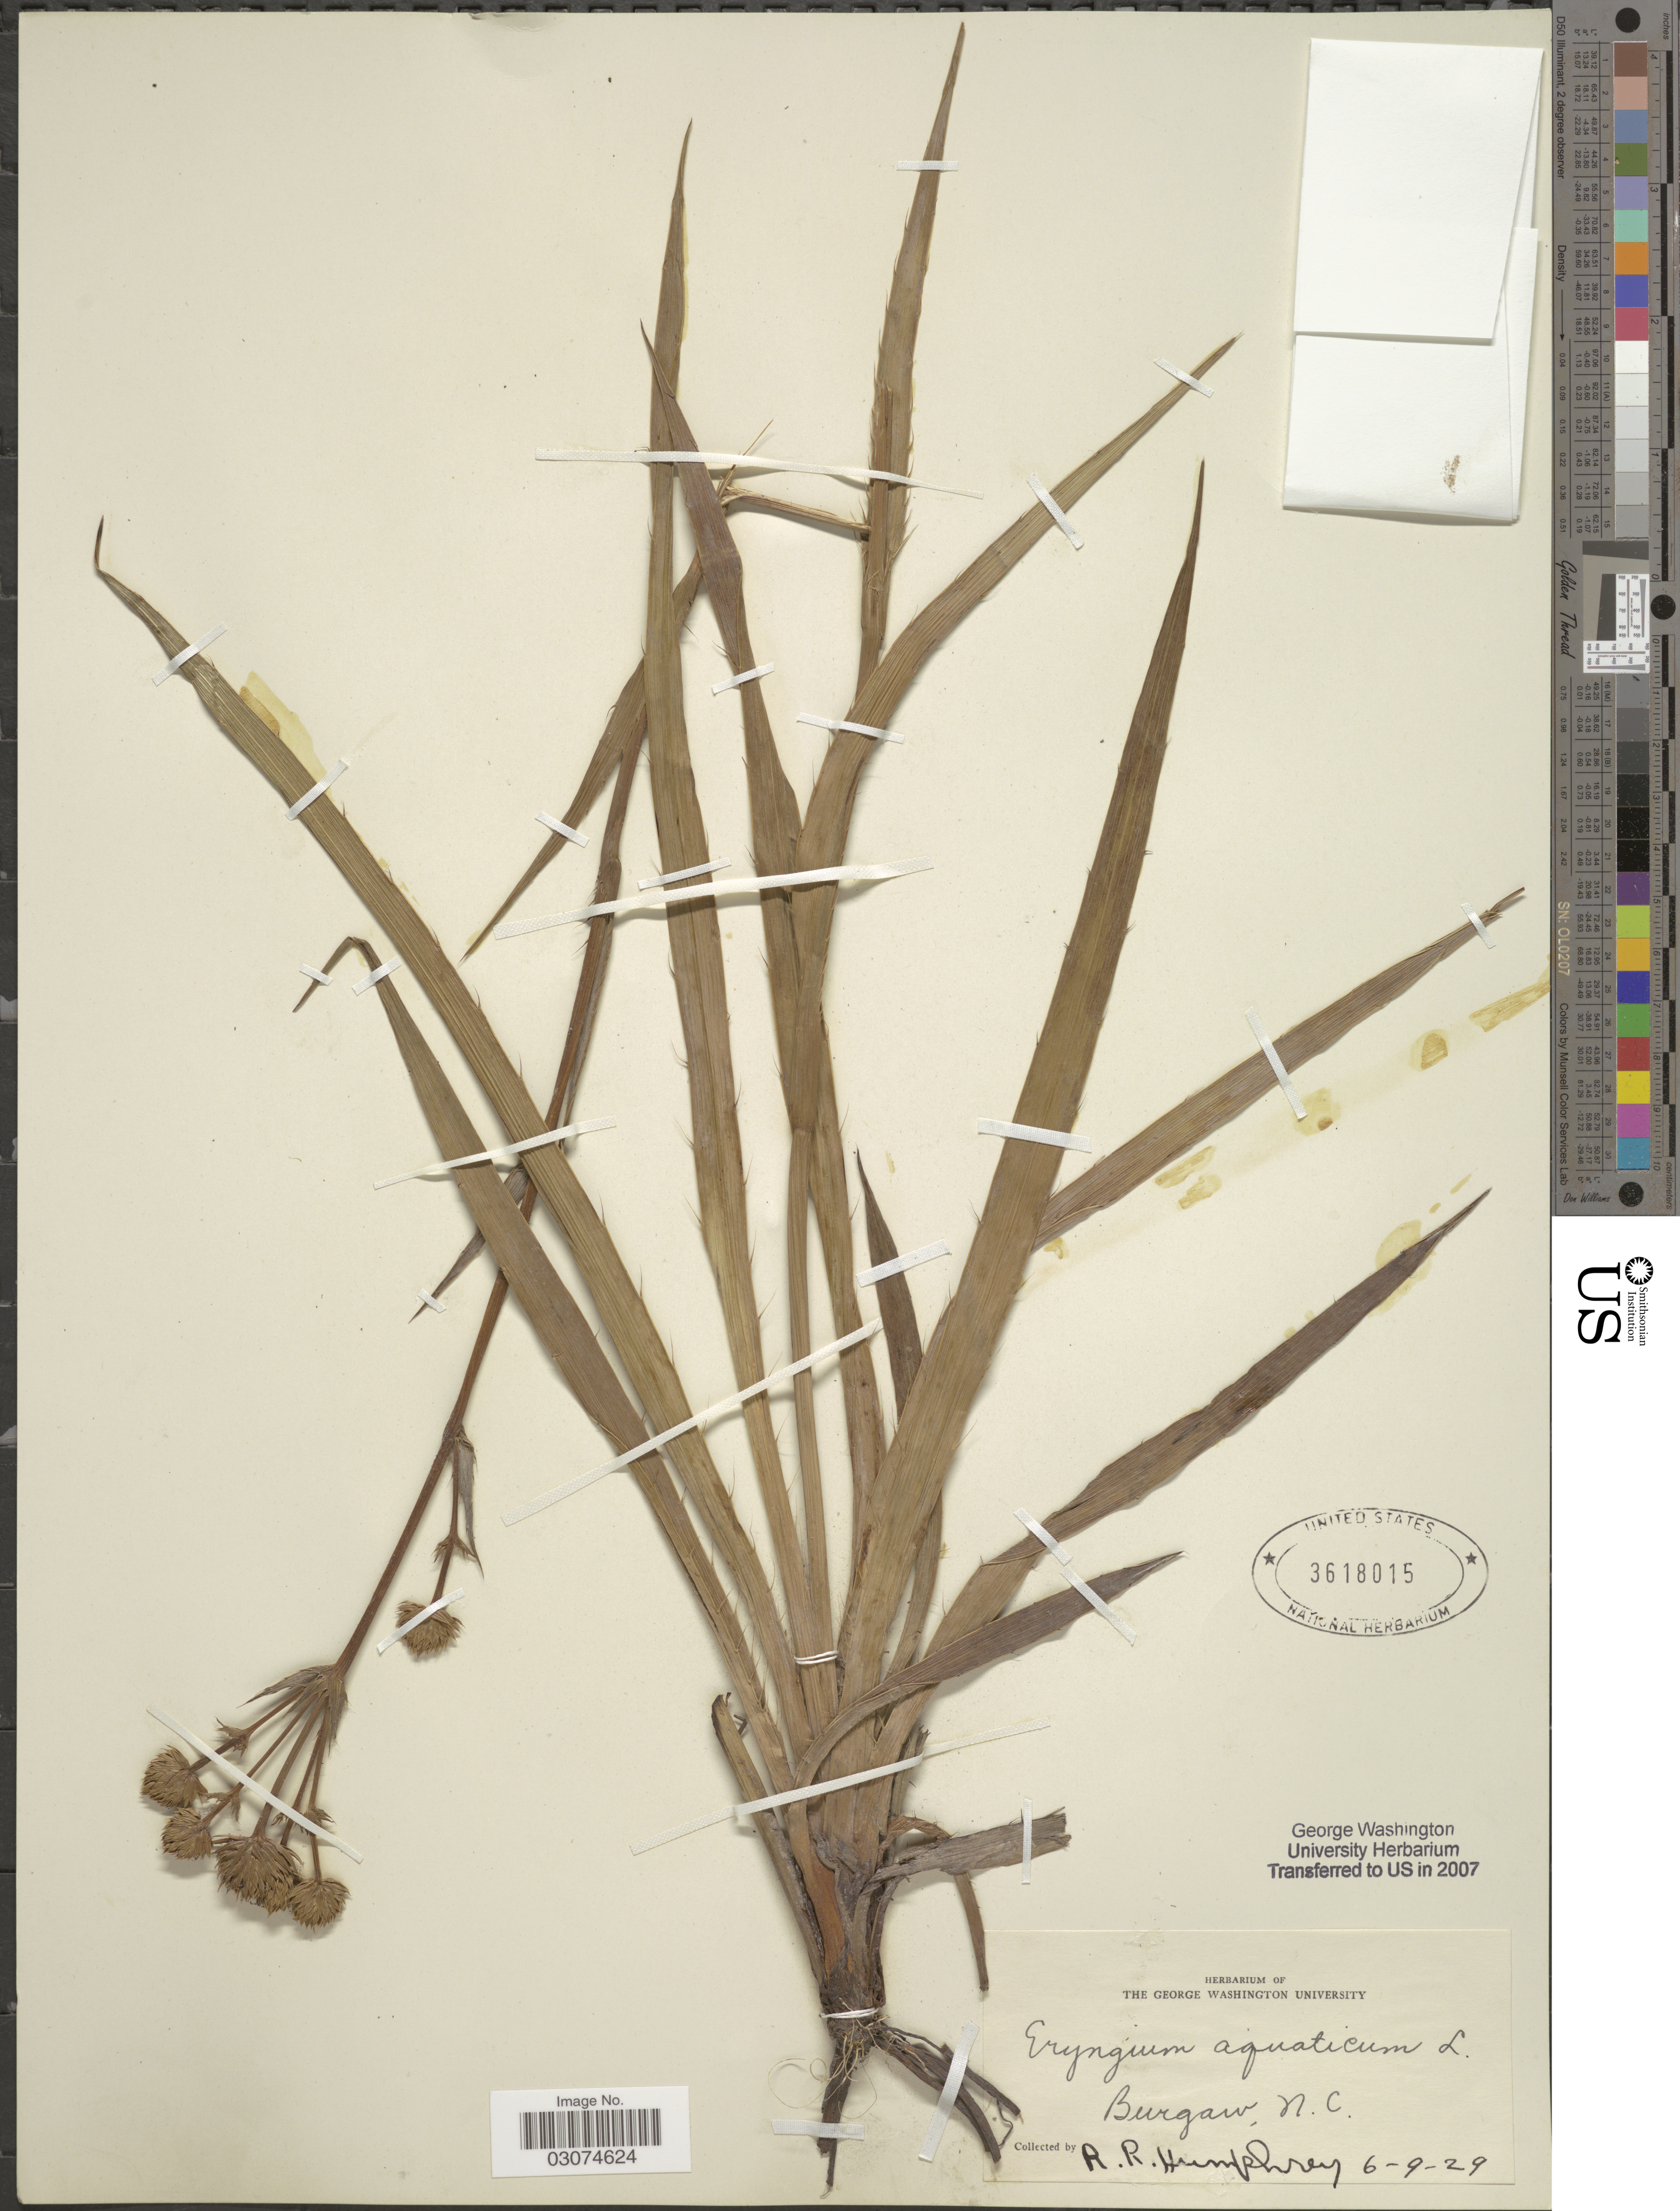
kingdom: Plantae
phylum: Tracheophyta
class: Magnoliopsida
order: Apiales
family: Apiaceae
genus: Eryngium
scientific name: Eryngium aquaticum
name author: L.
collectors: R. Humphrey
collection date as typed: Transcribed d/m/y: 29/6/29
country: United States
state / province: North Carolina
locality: Burgaw, N. C.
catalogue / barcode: US 3618015